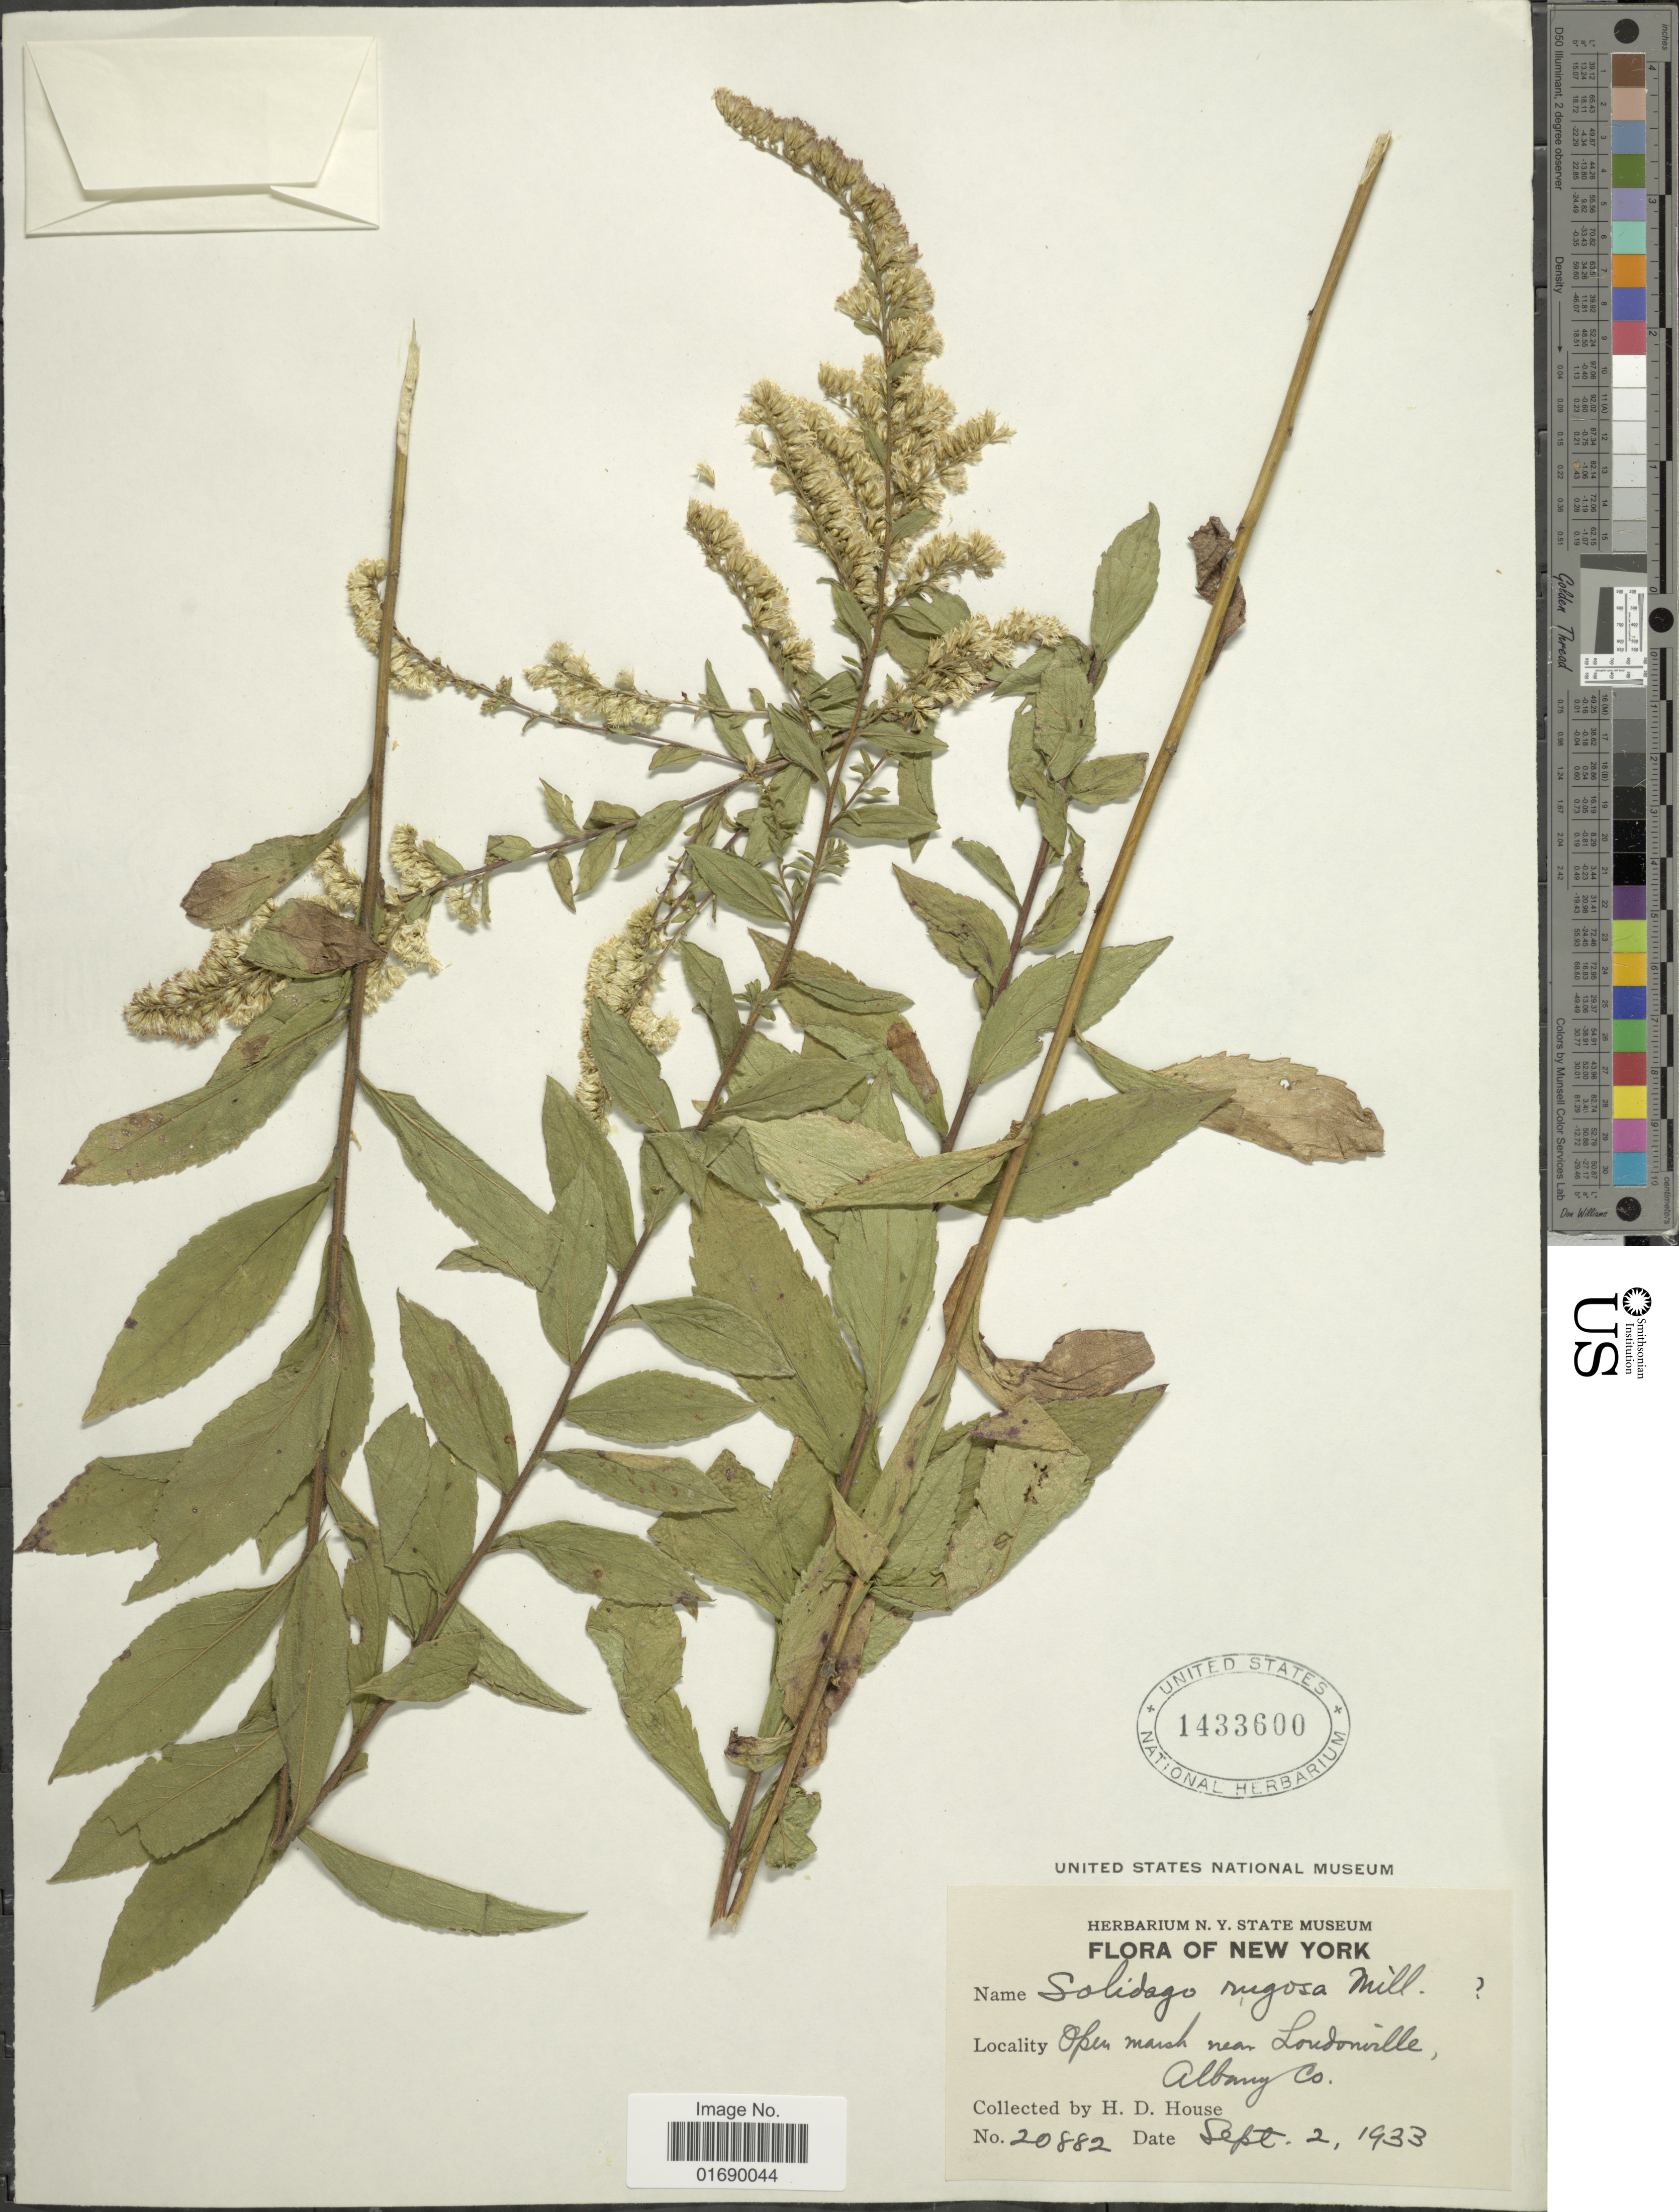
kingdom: Plantae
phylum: Tracheophyta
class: Magnoliopsida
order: Asterales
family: Asteraceae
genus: Solidago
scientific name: Solidago rugosa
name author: Mill.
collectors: H. D. House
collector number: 20882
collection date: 1933-09-02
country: United States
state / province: New York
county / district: Albany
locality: Open marsh near Londonville, Albany Co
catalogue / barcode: US 1433600